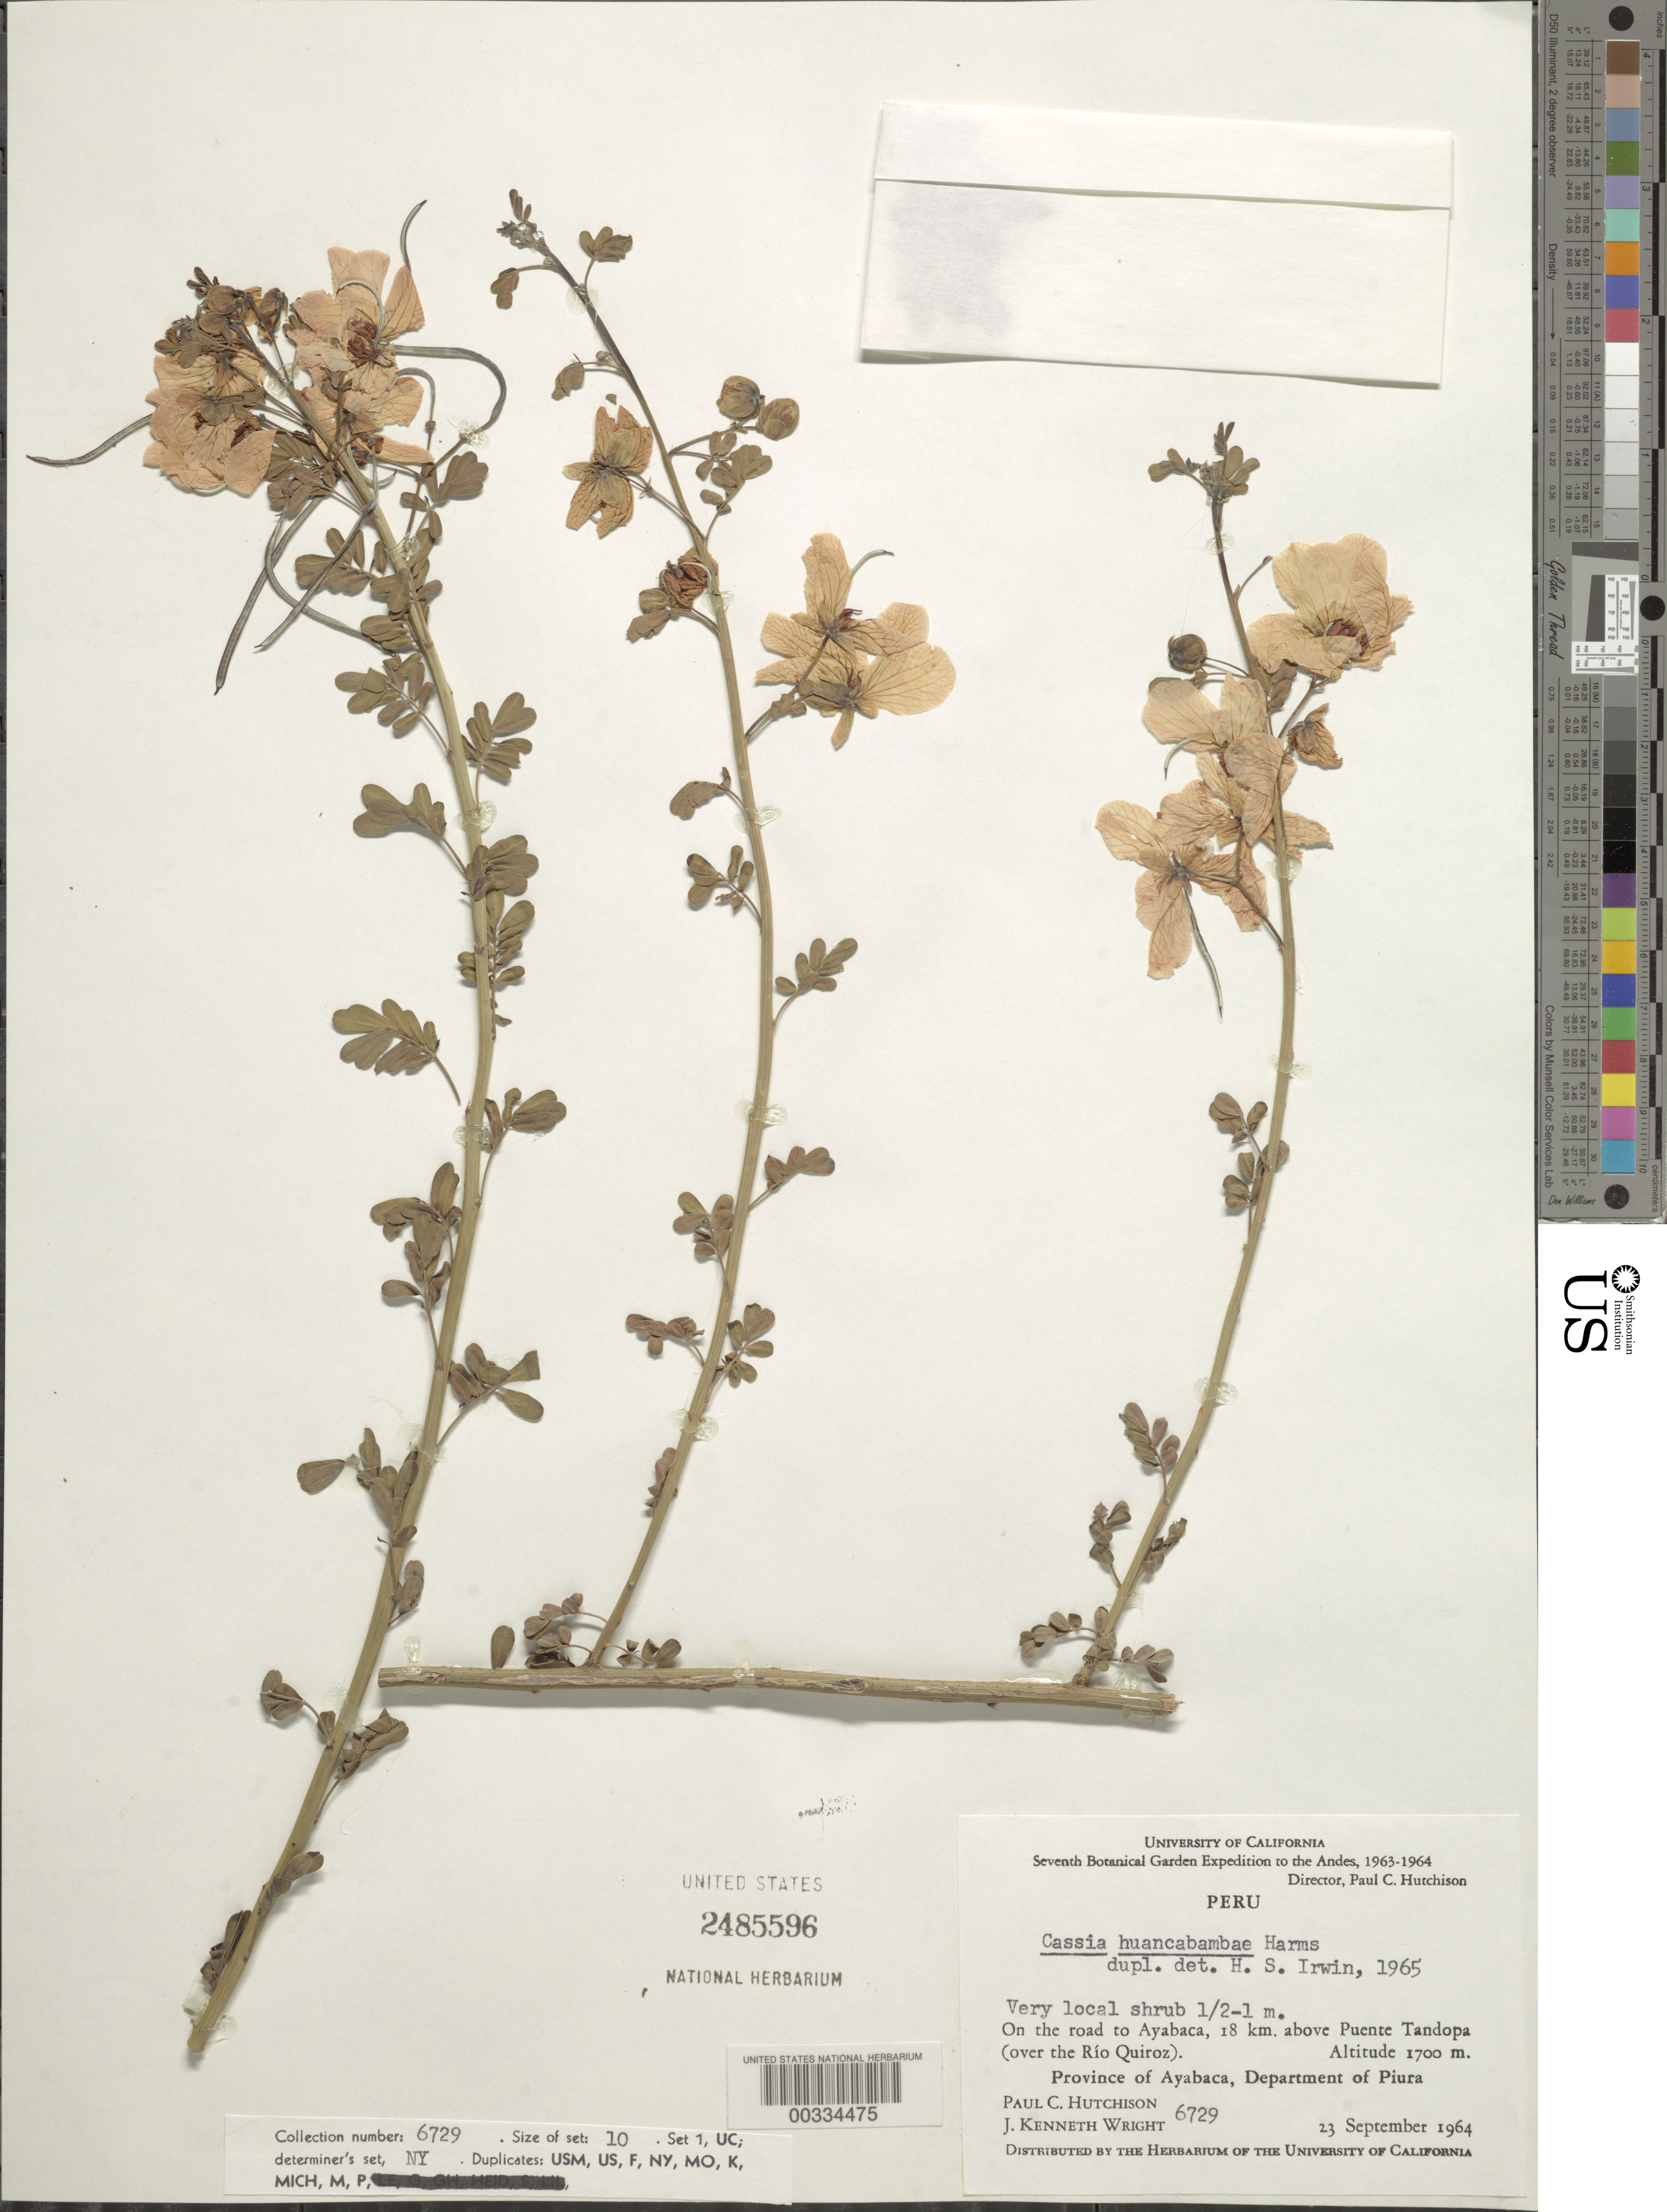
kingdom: Plantae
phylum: Tracheophyta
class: Magnoliopsida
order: Fabales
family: Fabaceae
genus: Senna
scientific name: Senna huancabambae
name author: (Harms) H.S. Irwin & Barneby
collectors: P. C. Hutchison & J. K. Wright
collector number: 6729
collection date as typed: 23 Sep 1964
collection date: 1964-09-23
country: Peru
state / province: Piura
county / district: Ayabaca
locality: On the road to Ayabaca, 18 km above Puente Tandopa, over the Rio Quiroz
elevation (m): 1700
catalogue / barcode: US 2485596